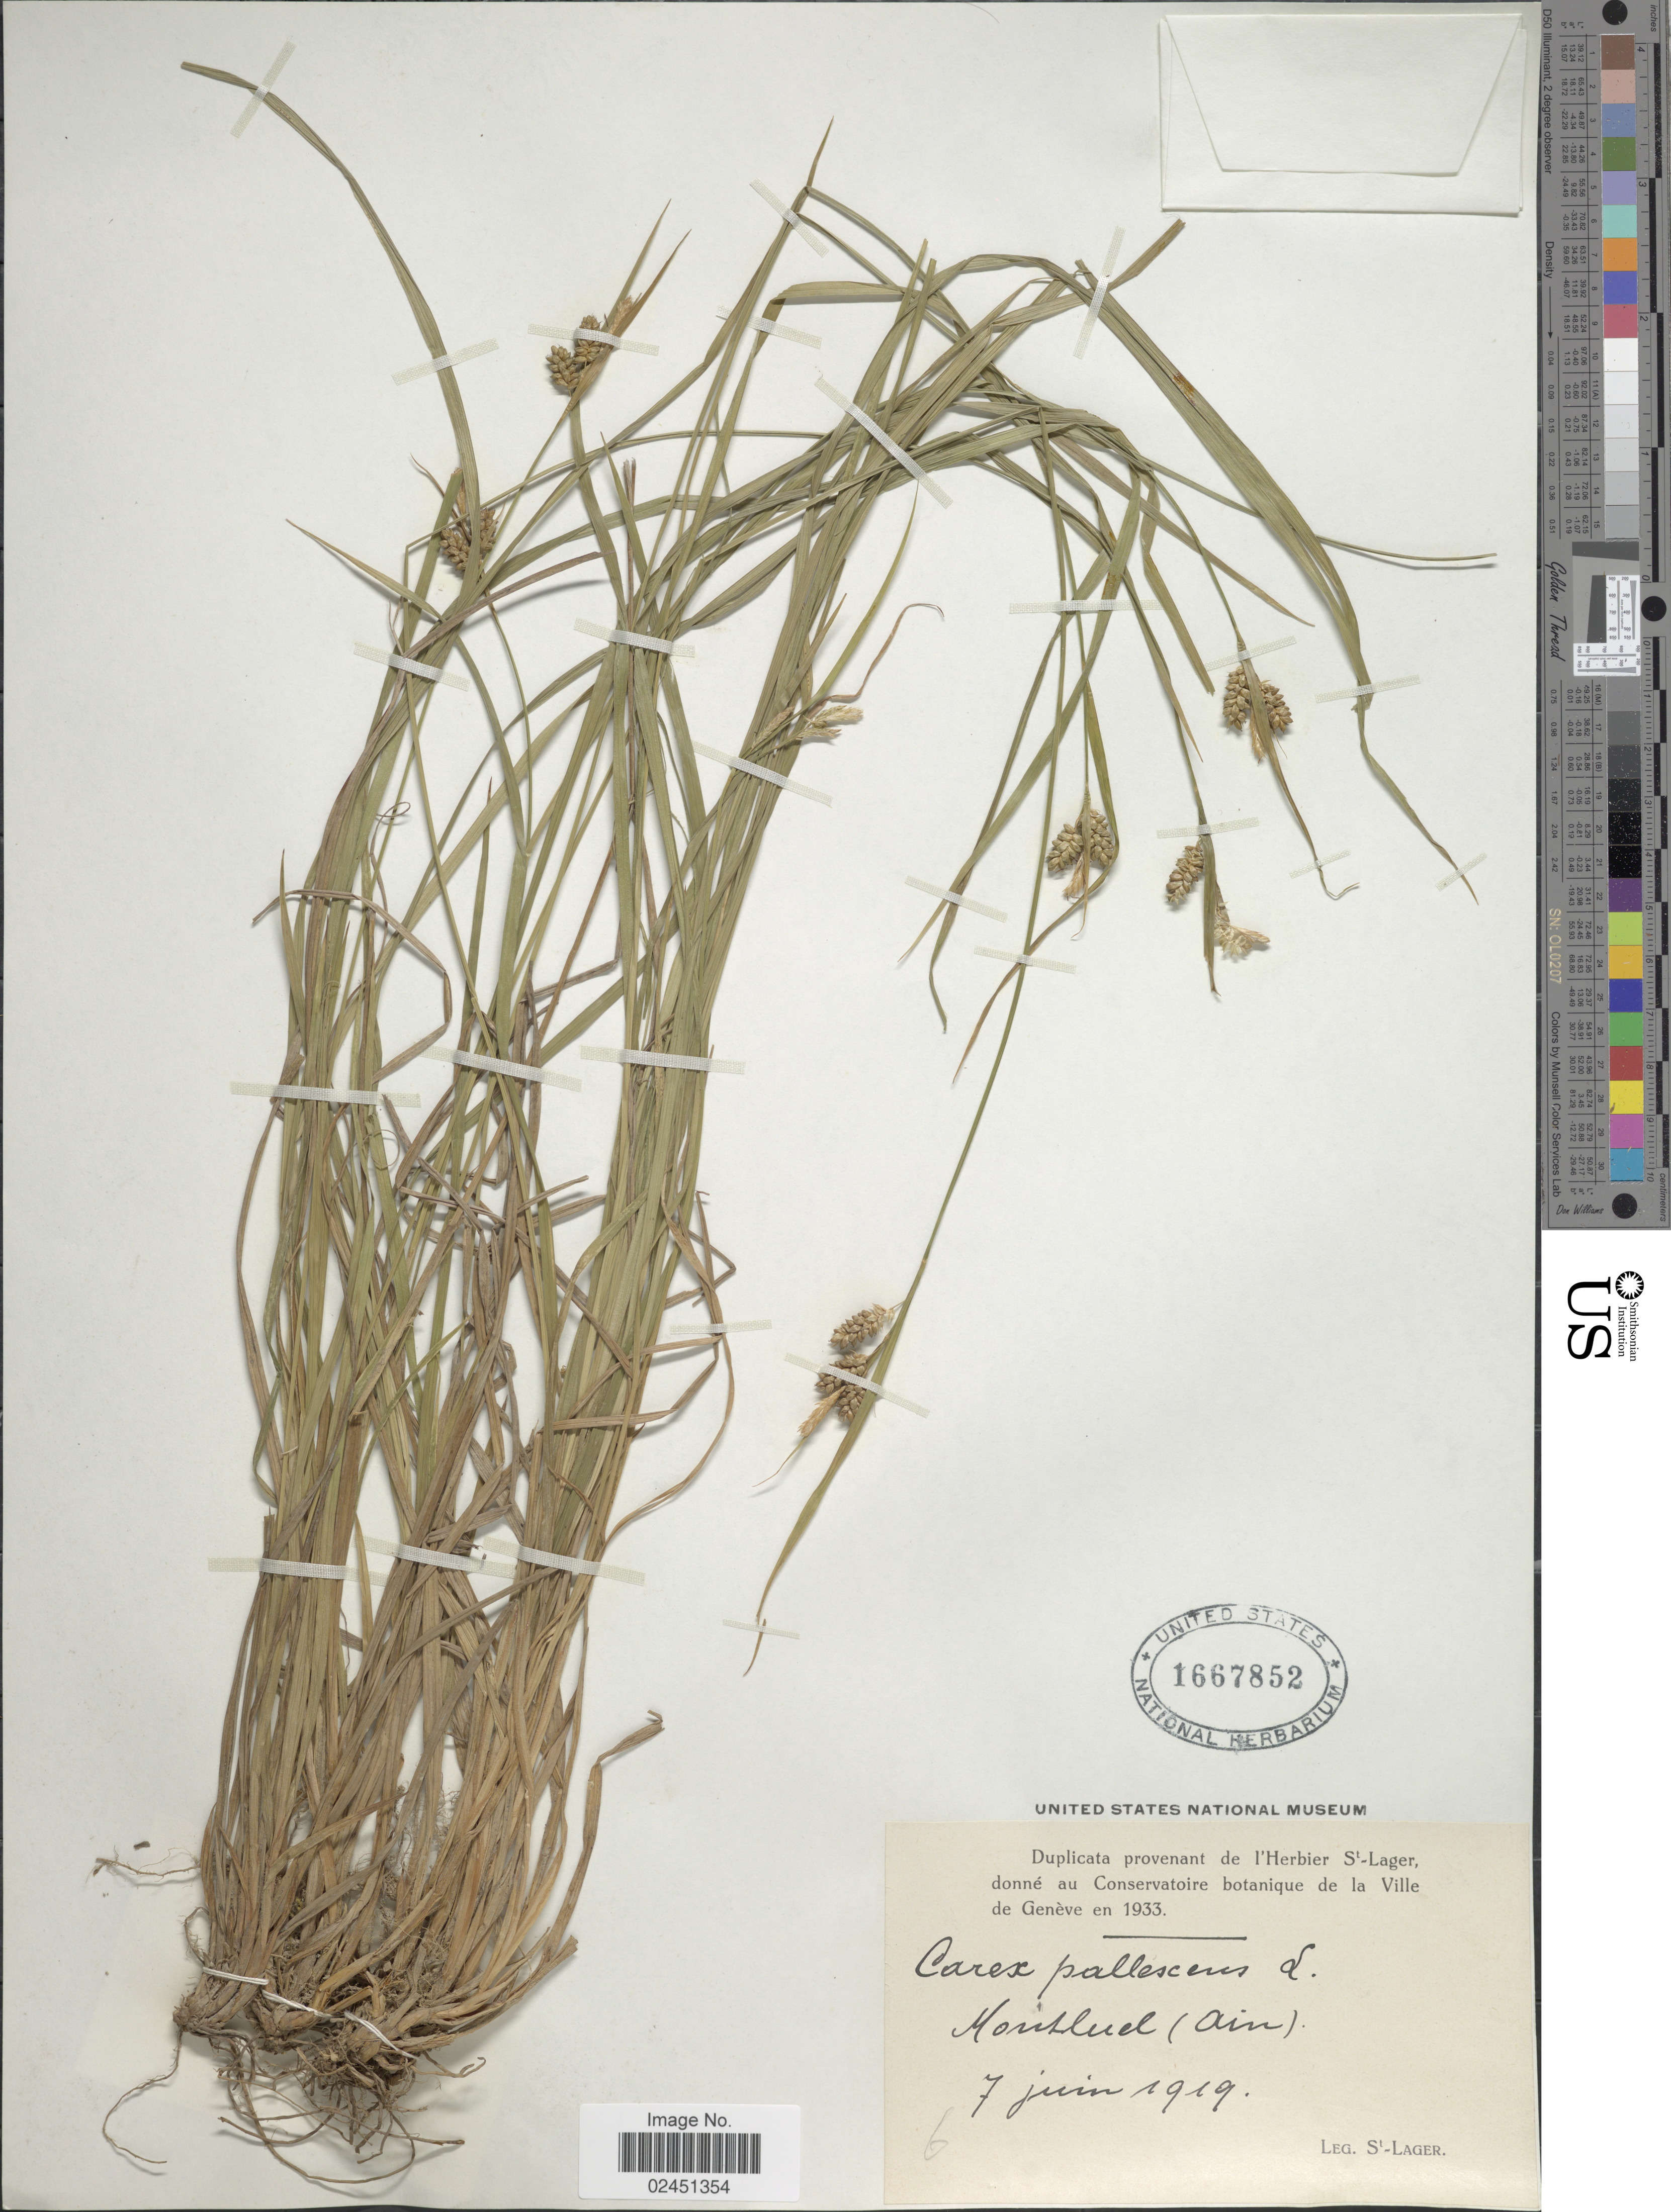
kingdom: Plantae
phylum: Tracheophyta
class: Liliopsida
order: Poales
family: Cyperaceae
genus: Carex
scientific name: Carex pallescens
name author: L.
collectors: -. St. Lager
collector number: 6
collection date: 1919-06-07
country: France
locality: Montluel (Ain) [interpreted]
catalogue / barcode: US 1667852